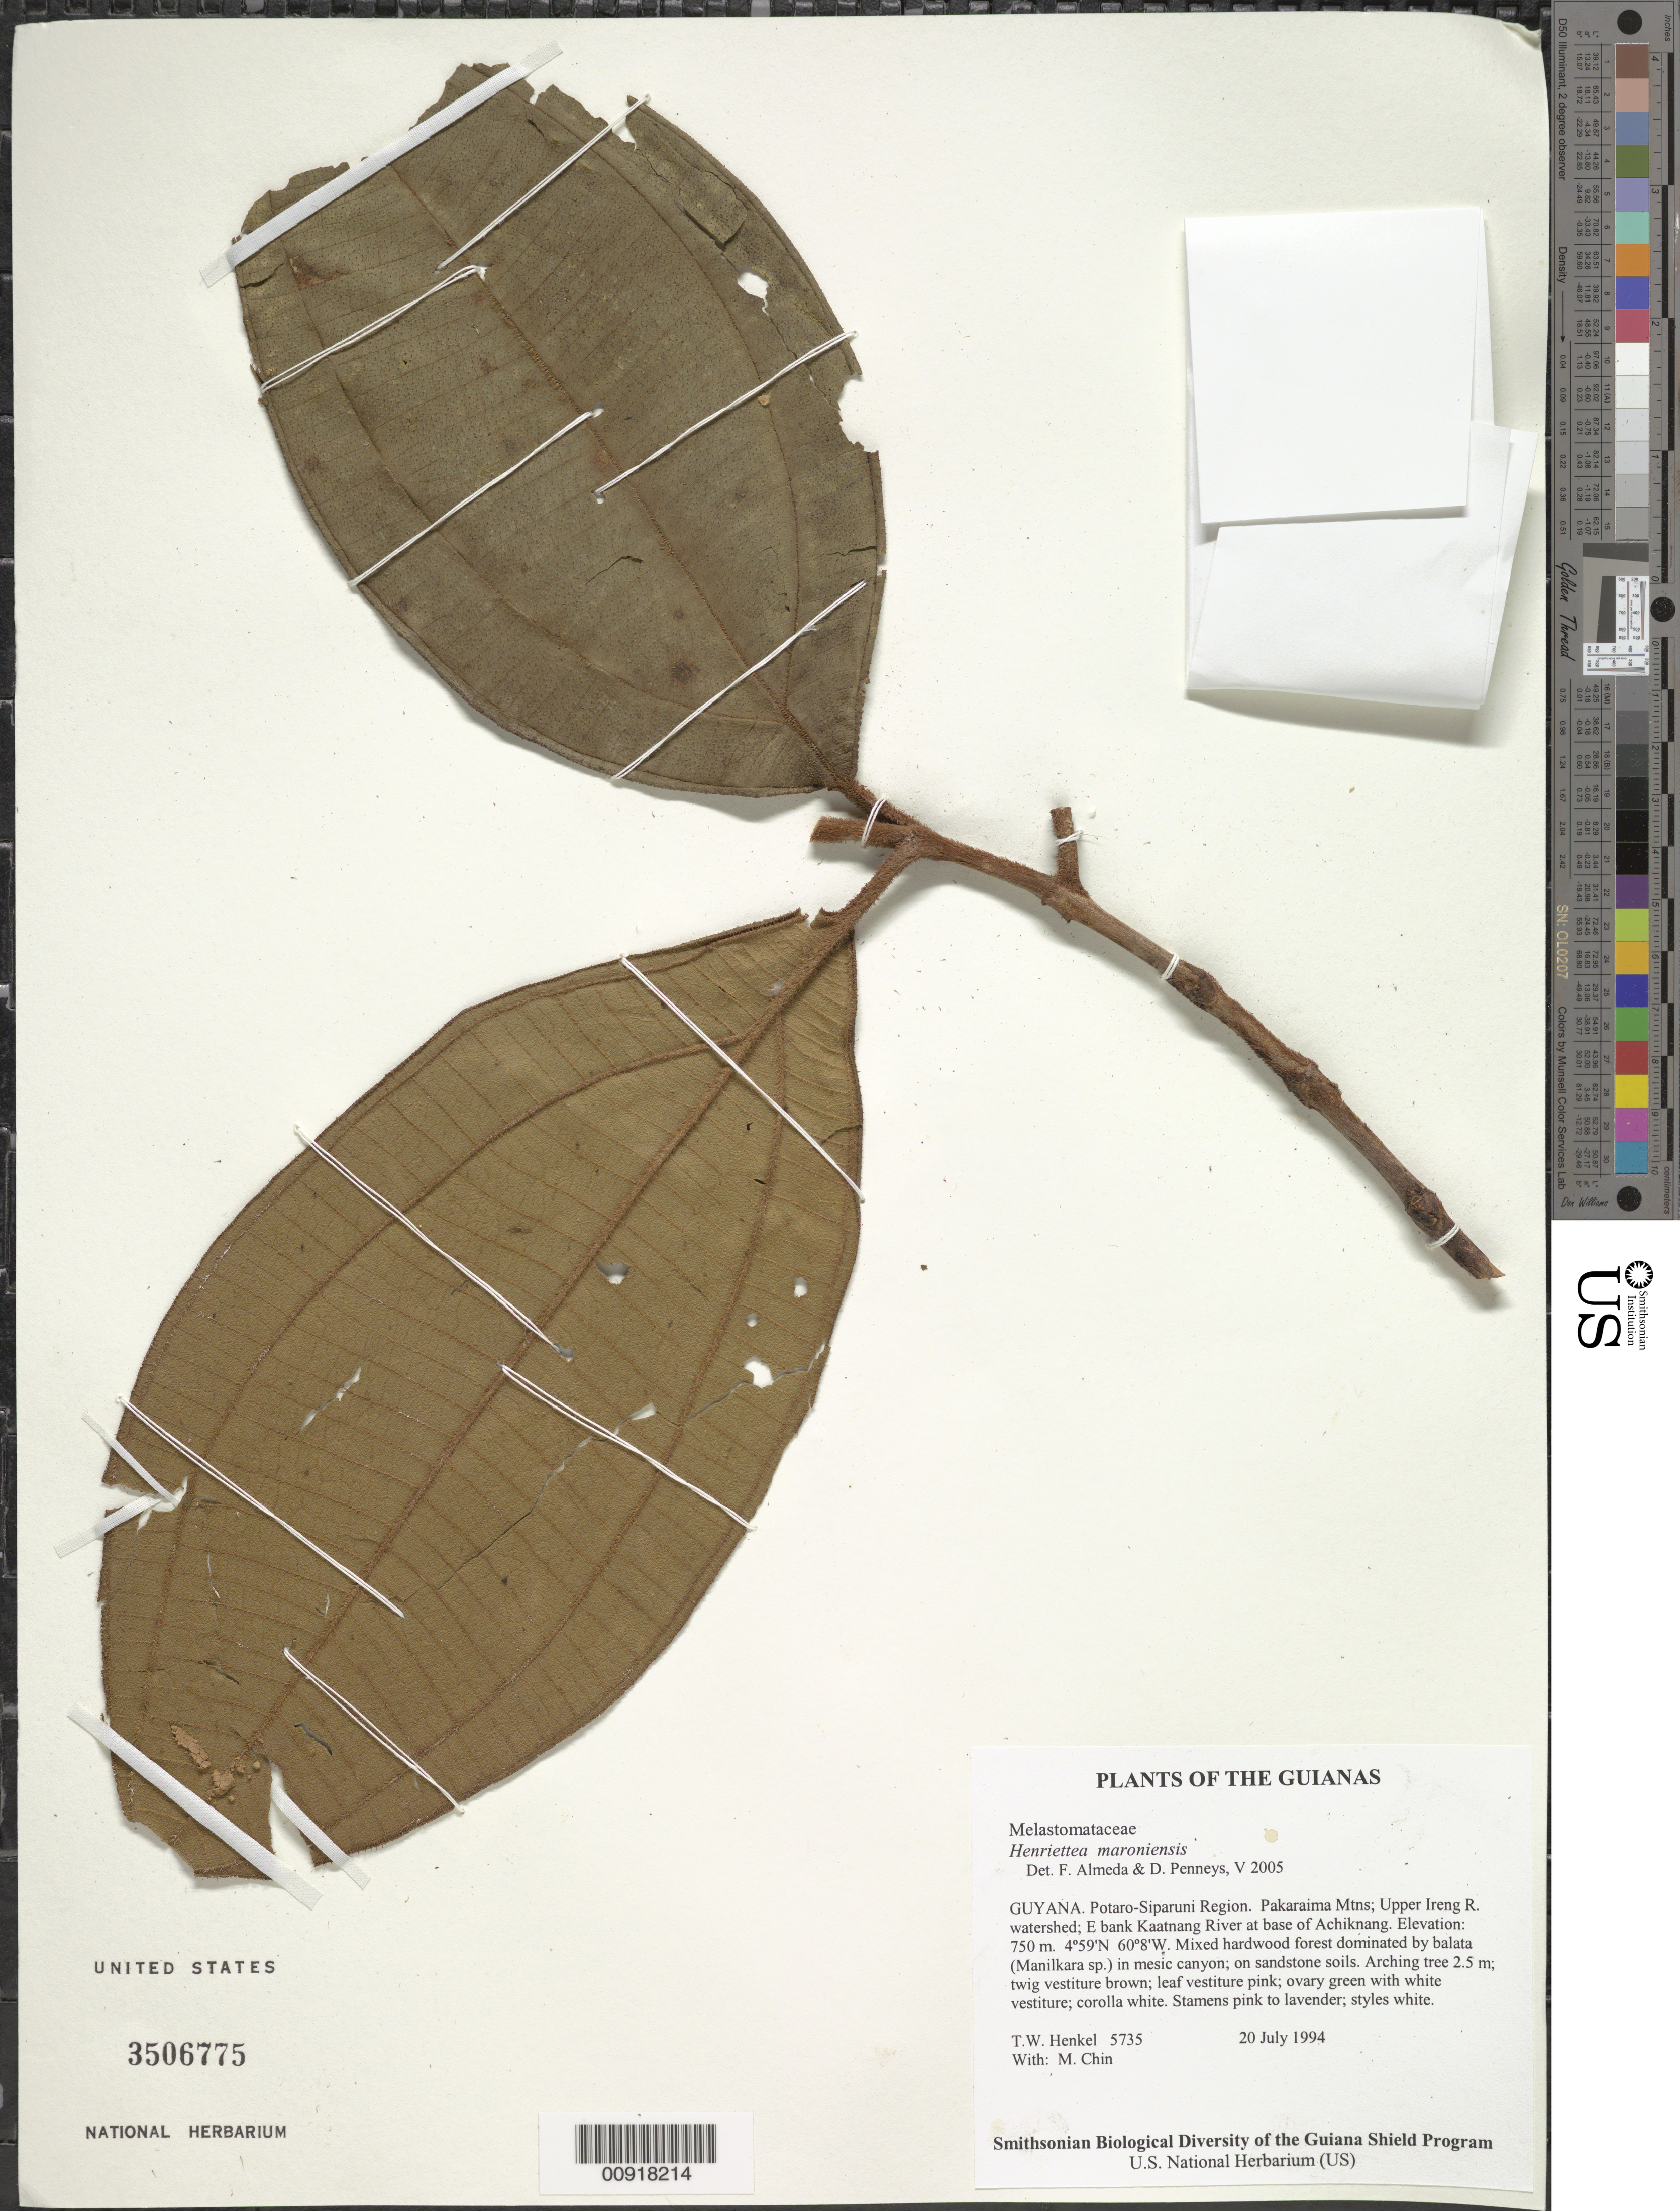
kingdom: Plantae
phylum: Tracheophyta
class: Magnoliopsida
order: Myrtales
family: Melastomataceae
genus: Henriettea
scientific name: Henriettea maroniensis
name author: Sagot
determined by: Almeda, F.; Penneys, D. S.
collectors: T. Henkel & M. Chin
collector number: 5735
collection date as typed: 20 July 1994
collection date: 1994-07-20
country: Guyana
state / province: Potaro-Siparuni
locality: Pakaraima Mtns; Upper Ireng R. watershed; E bank Kaatnang River at base of Achiknang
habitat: Mixed hardwood forest dominated by balata (Manilkara sp.) in mesic canyon; on sandstone soils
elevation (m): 750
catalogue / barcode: US 3506775